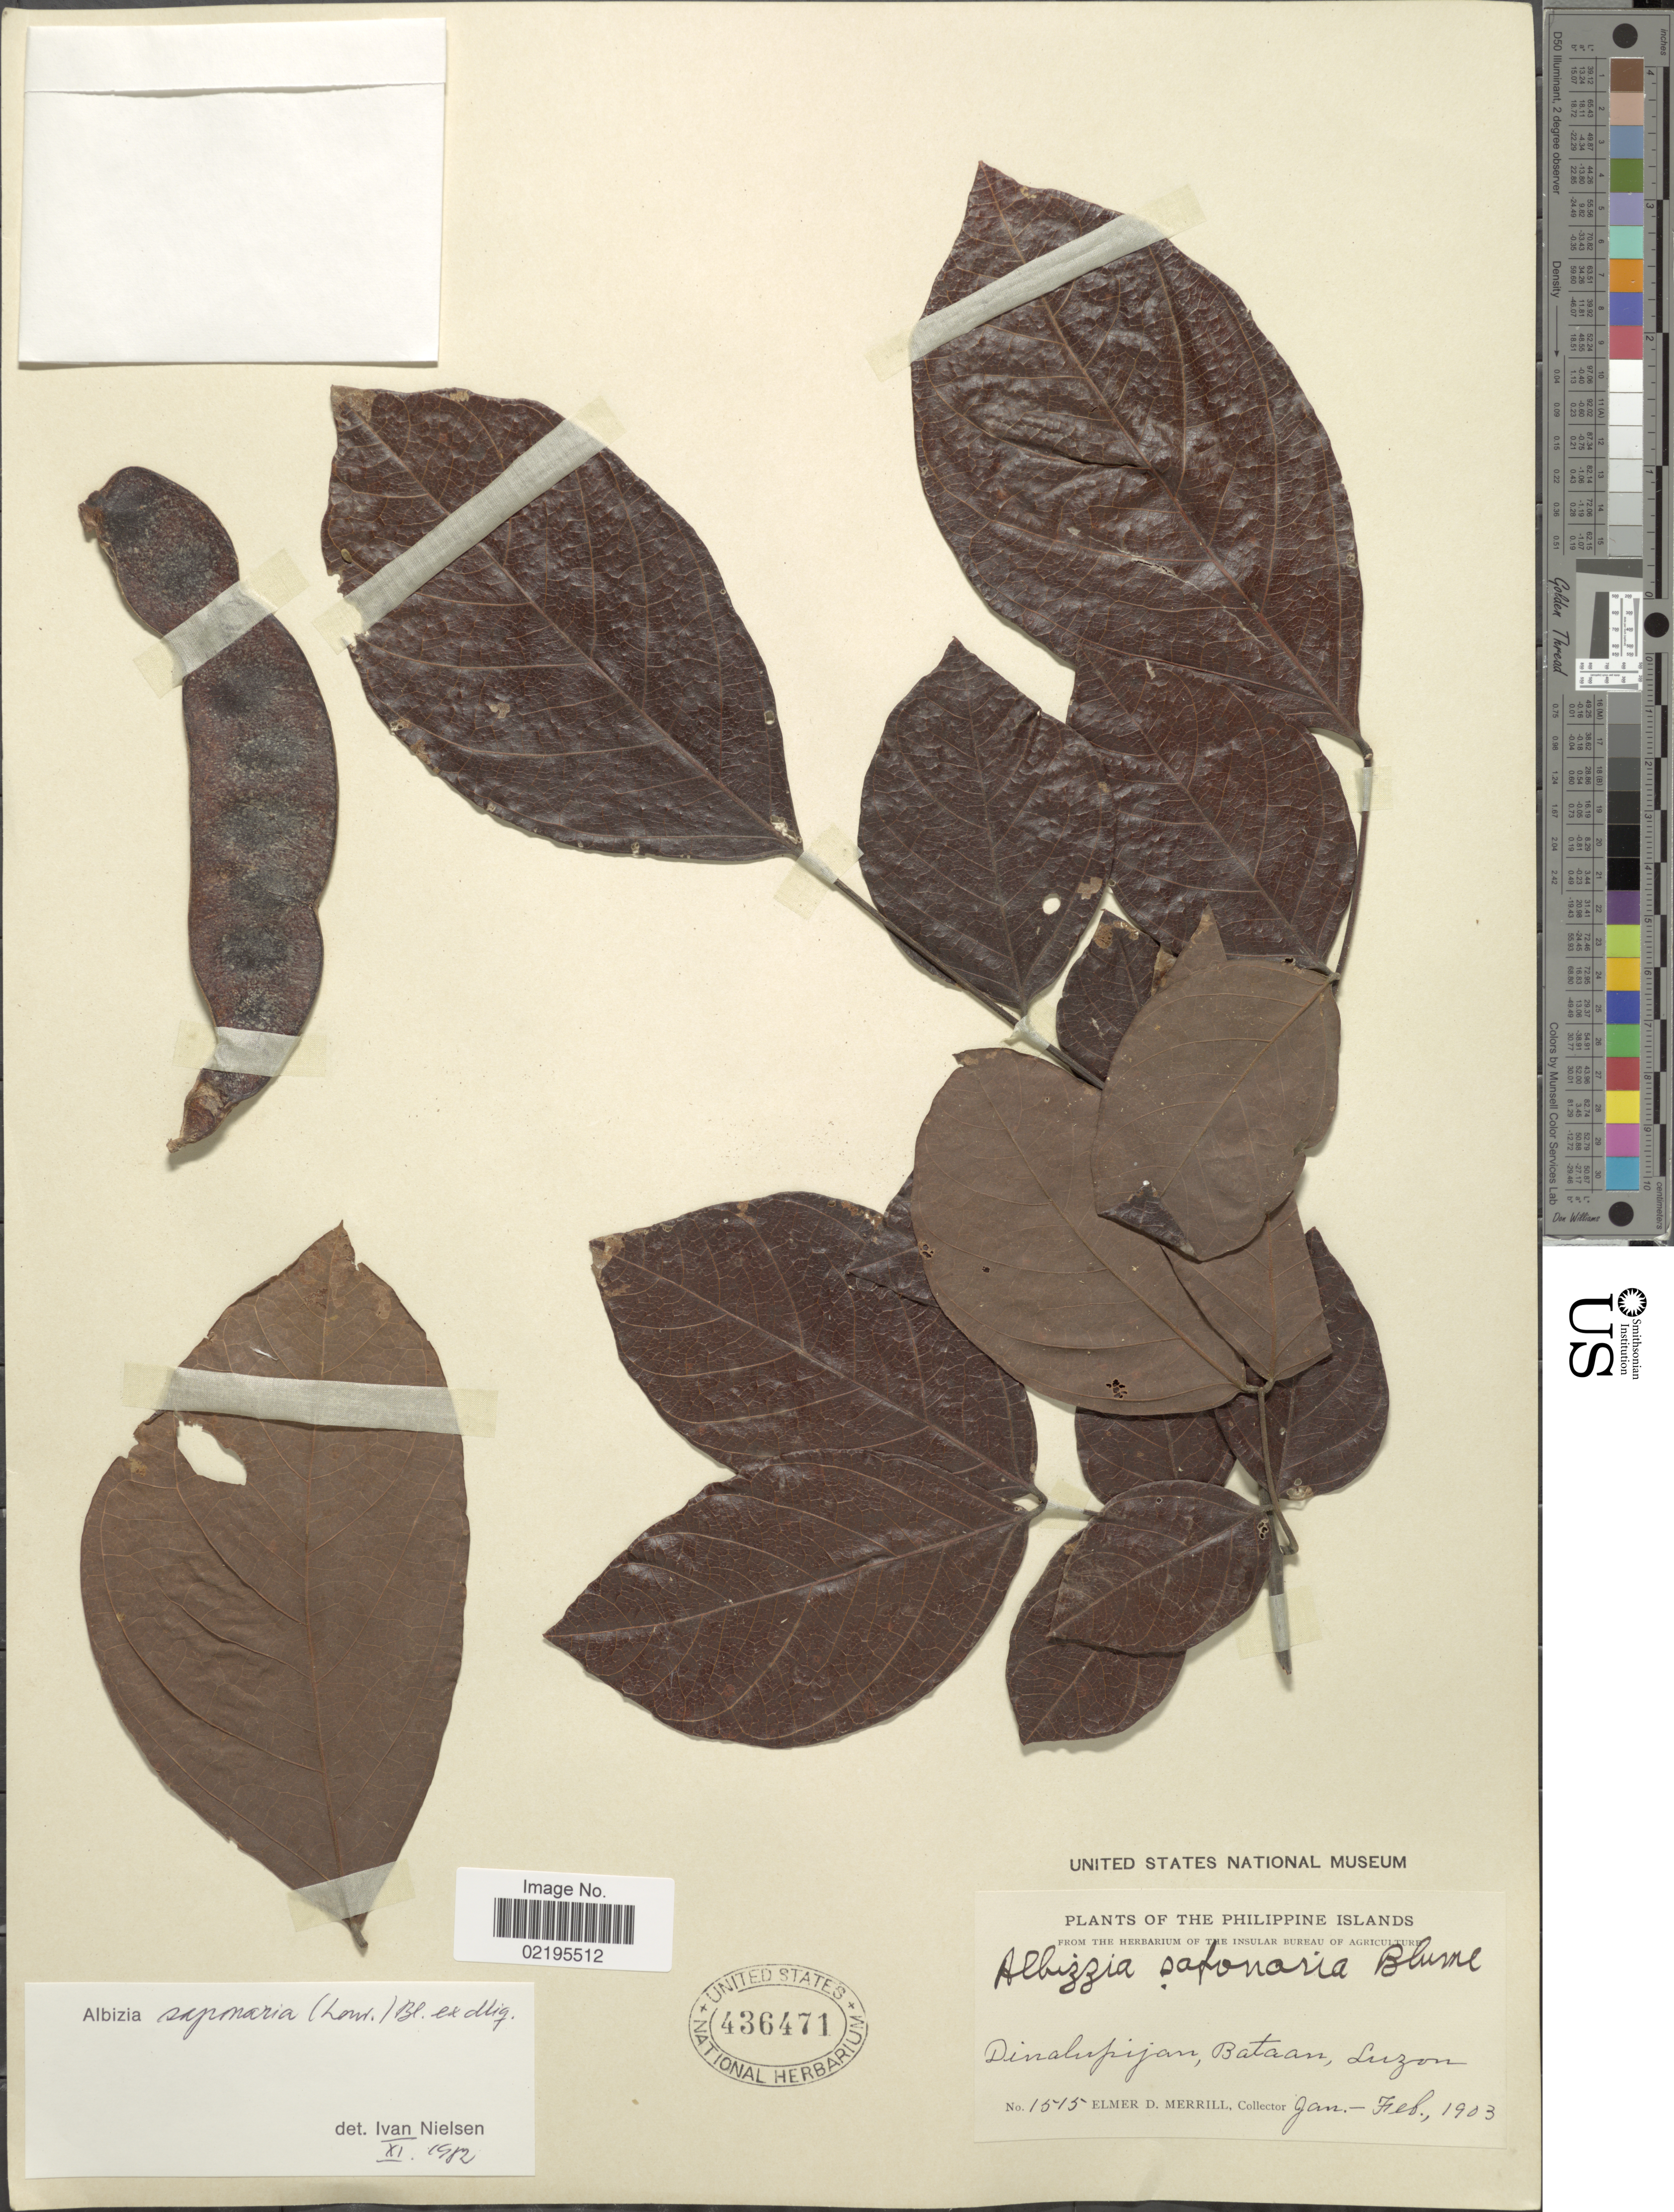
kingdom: Plantae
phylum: Tracheophyta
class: Magnoliopsida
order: Fabales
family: Fabaceae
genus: Albizia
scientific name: Albizia saponaria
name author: (Lour.) Blume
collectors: E. D. Merrill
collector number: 1515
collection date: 1903-01/1903-02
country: Philippines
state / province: Central Luzon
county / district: Bataan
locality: Dinalupijan [Dinalupihan], Bataan, Luzon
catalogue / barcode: US 436471